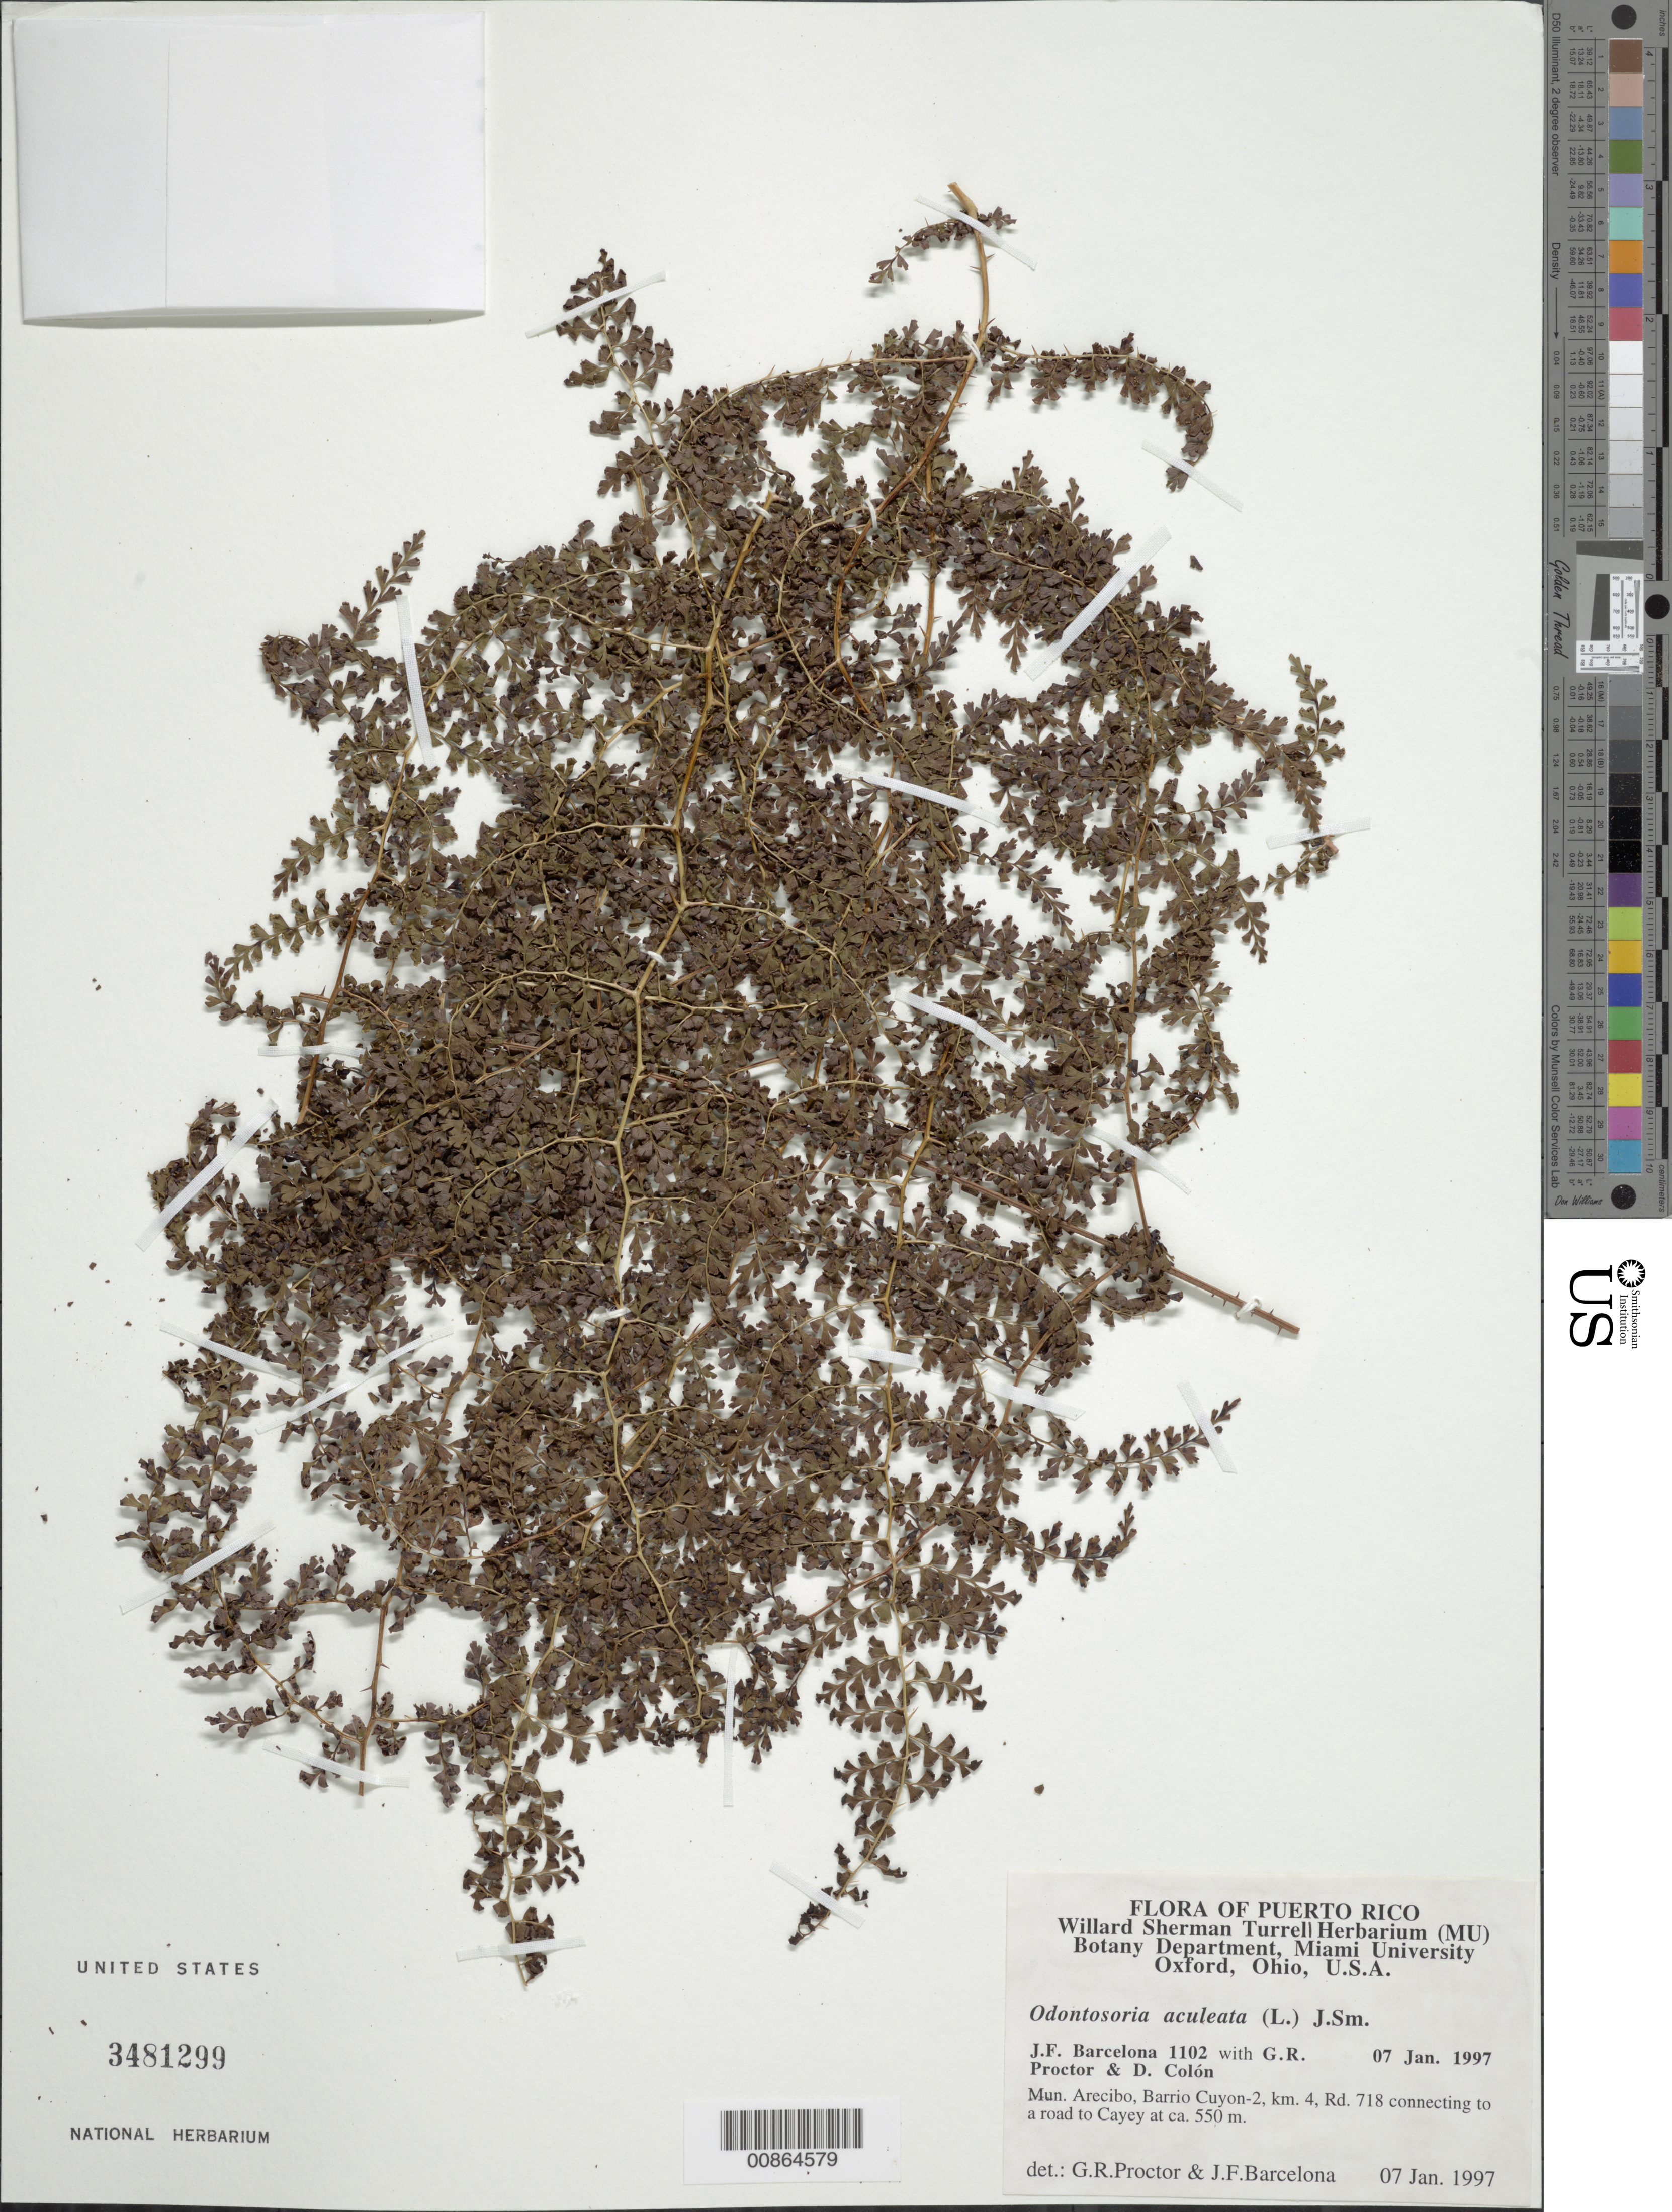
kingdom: Plantae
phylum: Tracheophyta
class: Polypodiopsida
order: Polypodiales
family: Lindsaeaceae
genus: Odontosoria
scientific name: Odontosoria aculeata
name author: (L.) J. Sm.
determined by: Proctor, G. R.; Barcelona, J. F.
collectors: J. F. Barcelona, G. R. Proctor & D. Colón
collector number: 1102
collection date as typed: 07 Jan 1997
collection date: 1997-01-07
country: Puerto Rico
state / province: Arecibo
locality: Barrio Cuyon-2, km. 4, Rd. 718 connecting to a road to Cayey.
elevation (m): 550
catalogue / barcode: US 3481299